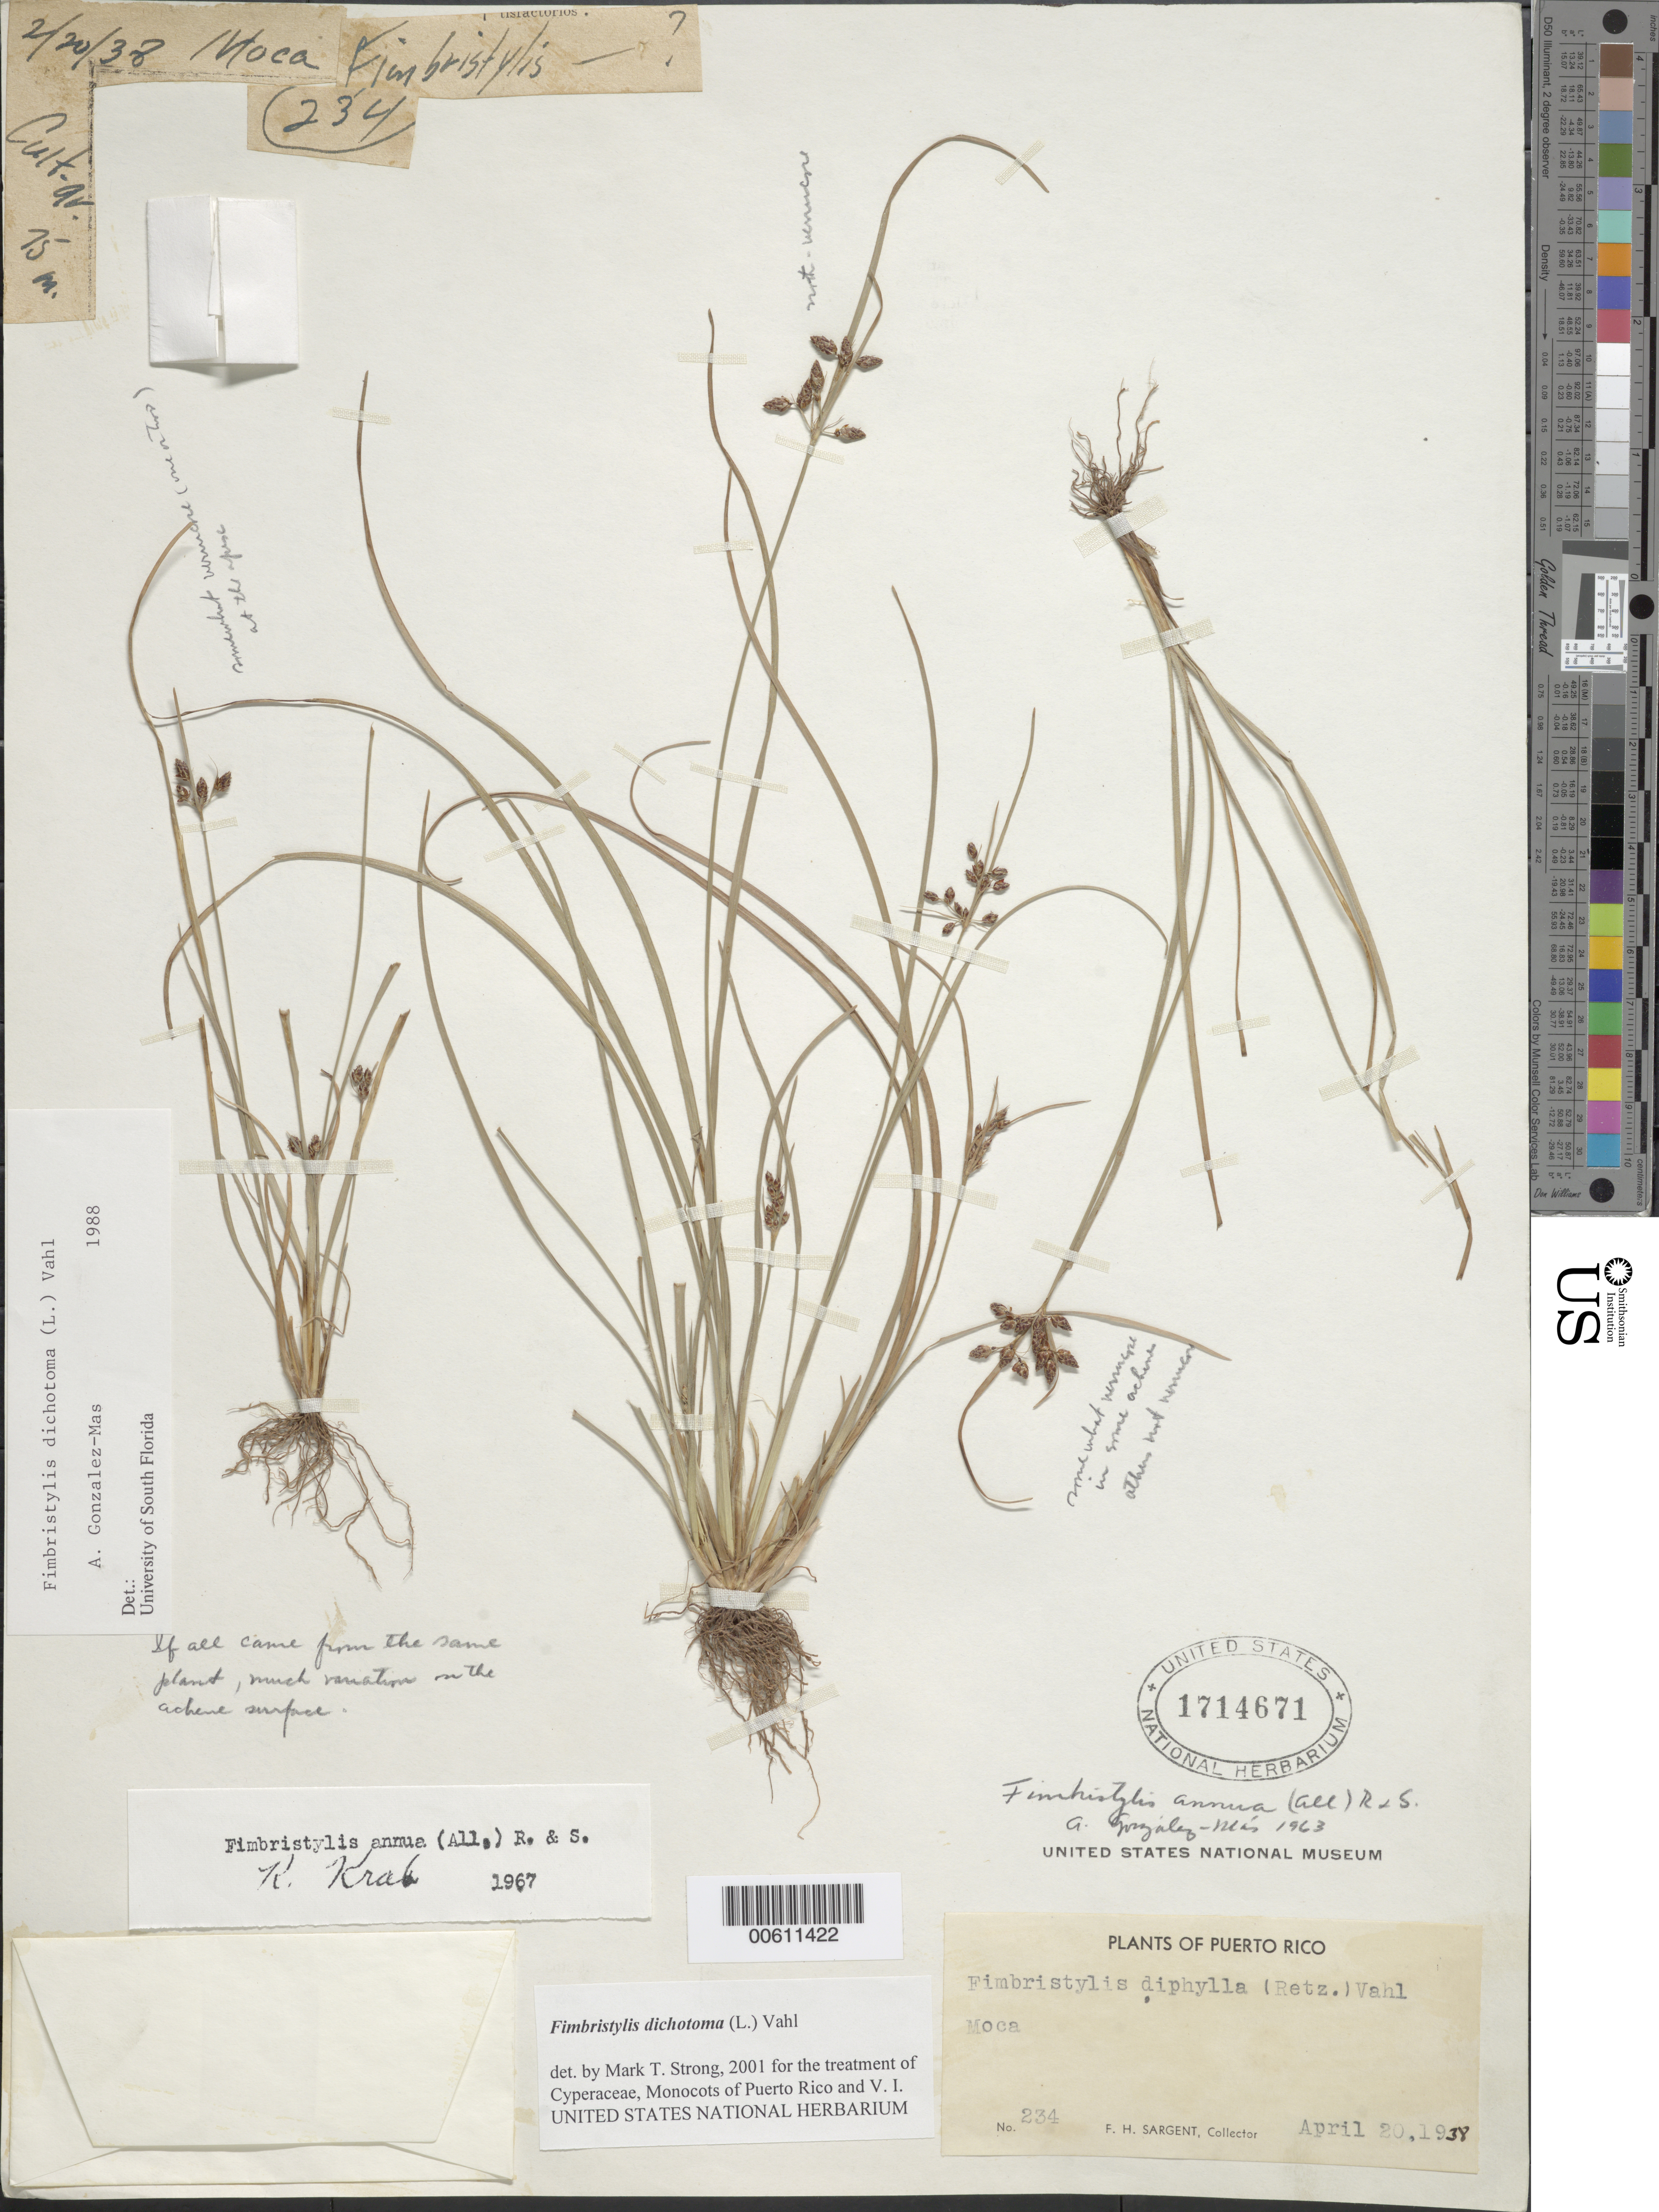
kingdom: Plantae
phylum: Tracheophyta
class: Liliopsida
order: Poales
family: Cyperaceae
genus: Fimbristylis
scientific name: Fimbristylis dichotoma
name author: (L.) Vahl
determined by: Strong, M. T., (US), Smithsonian Institution - National Museum of Natural History (UNITED STATES)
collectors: F. H. Sargent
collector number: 234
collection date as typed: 20 Apr 1938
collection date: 1938-04-20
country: Puerto Rico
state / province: Moca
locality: Moca.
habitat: Cultivated ground.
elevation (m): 75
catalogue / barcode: US 1714671